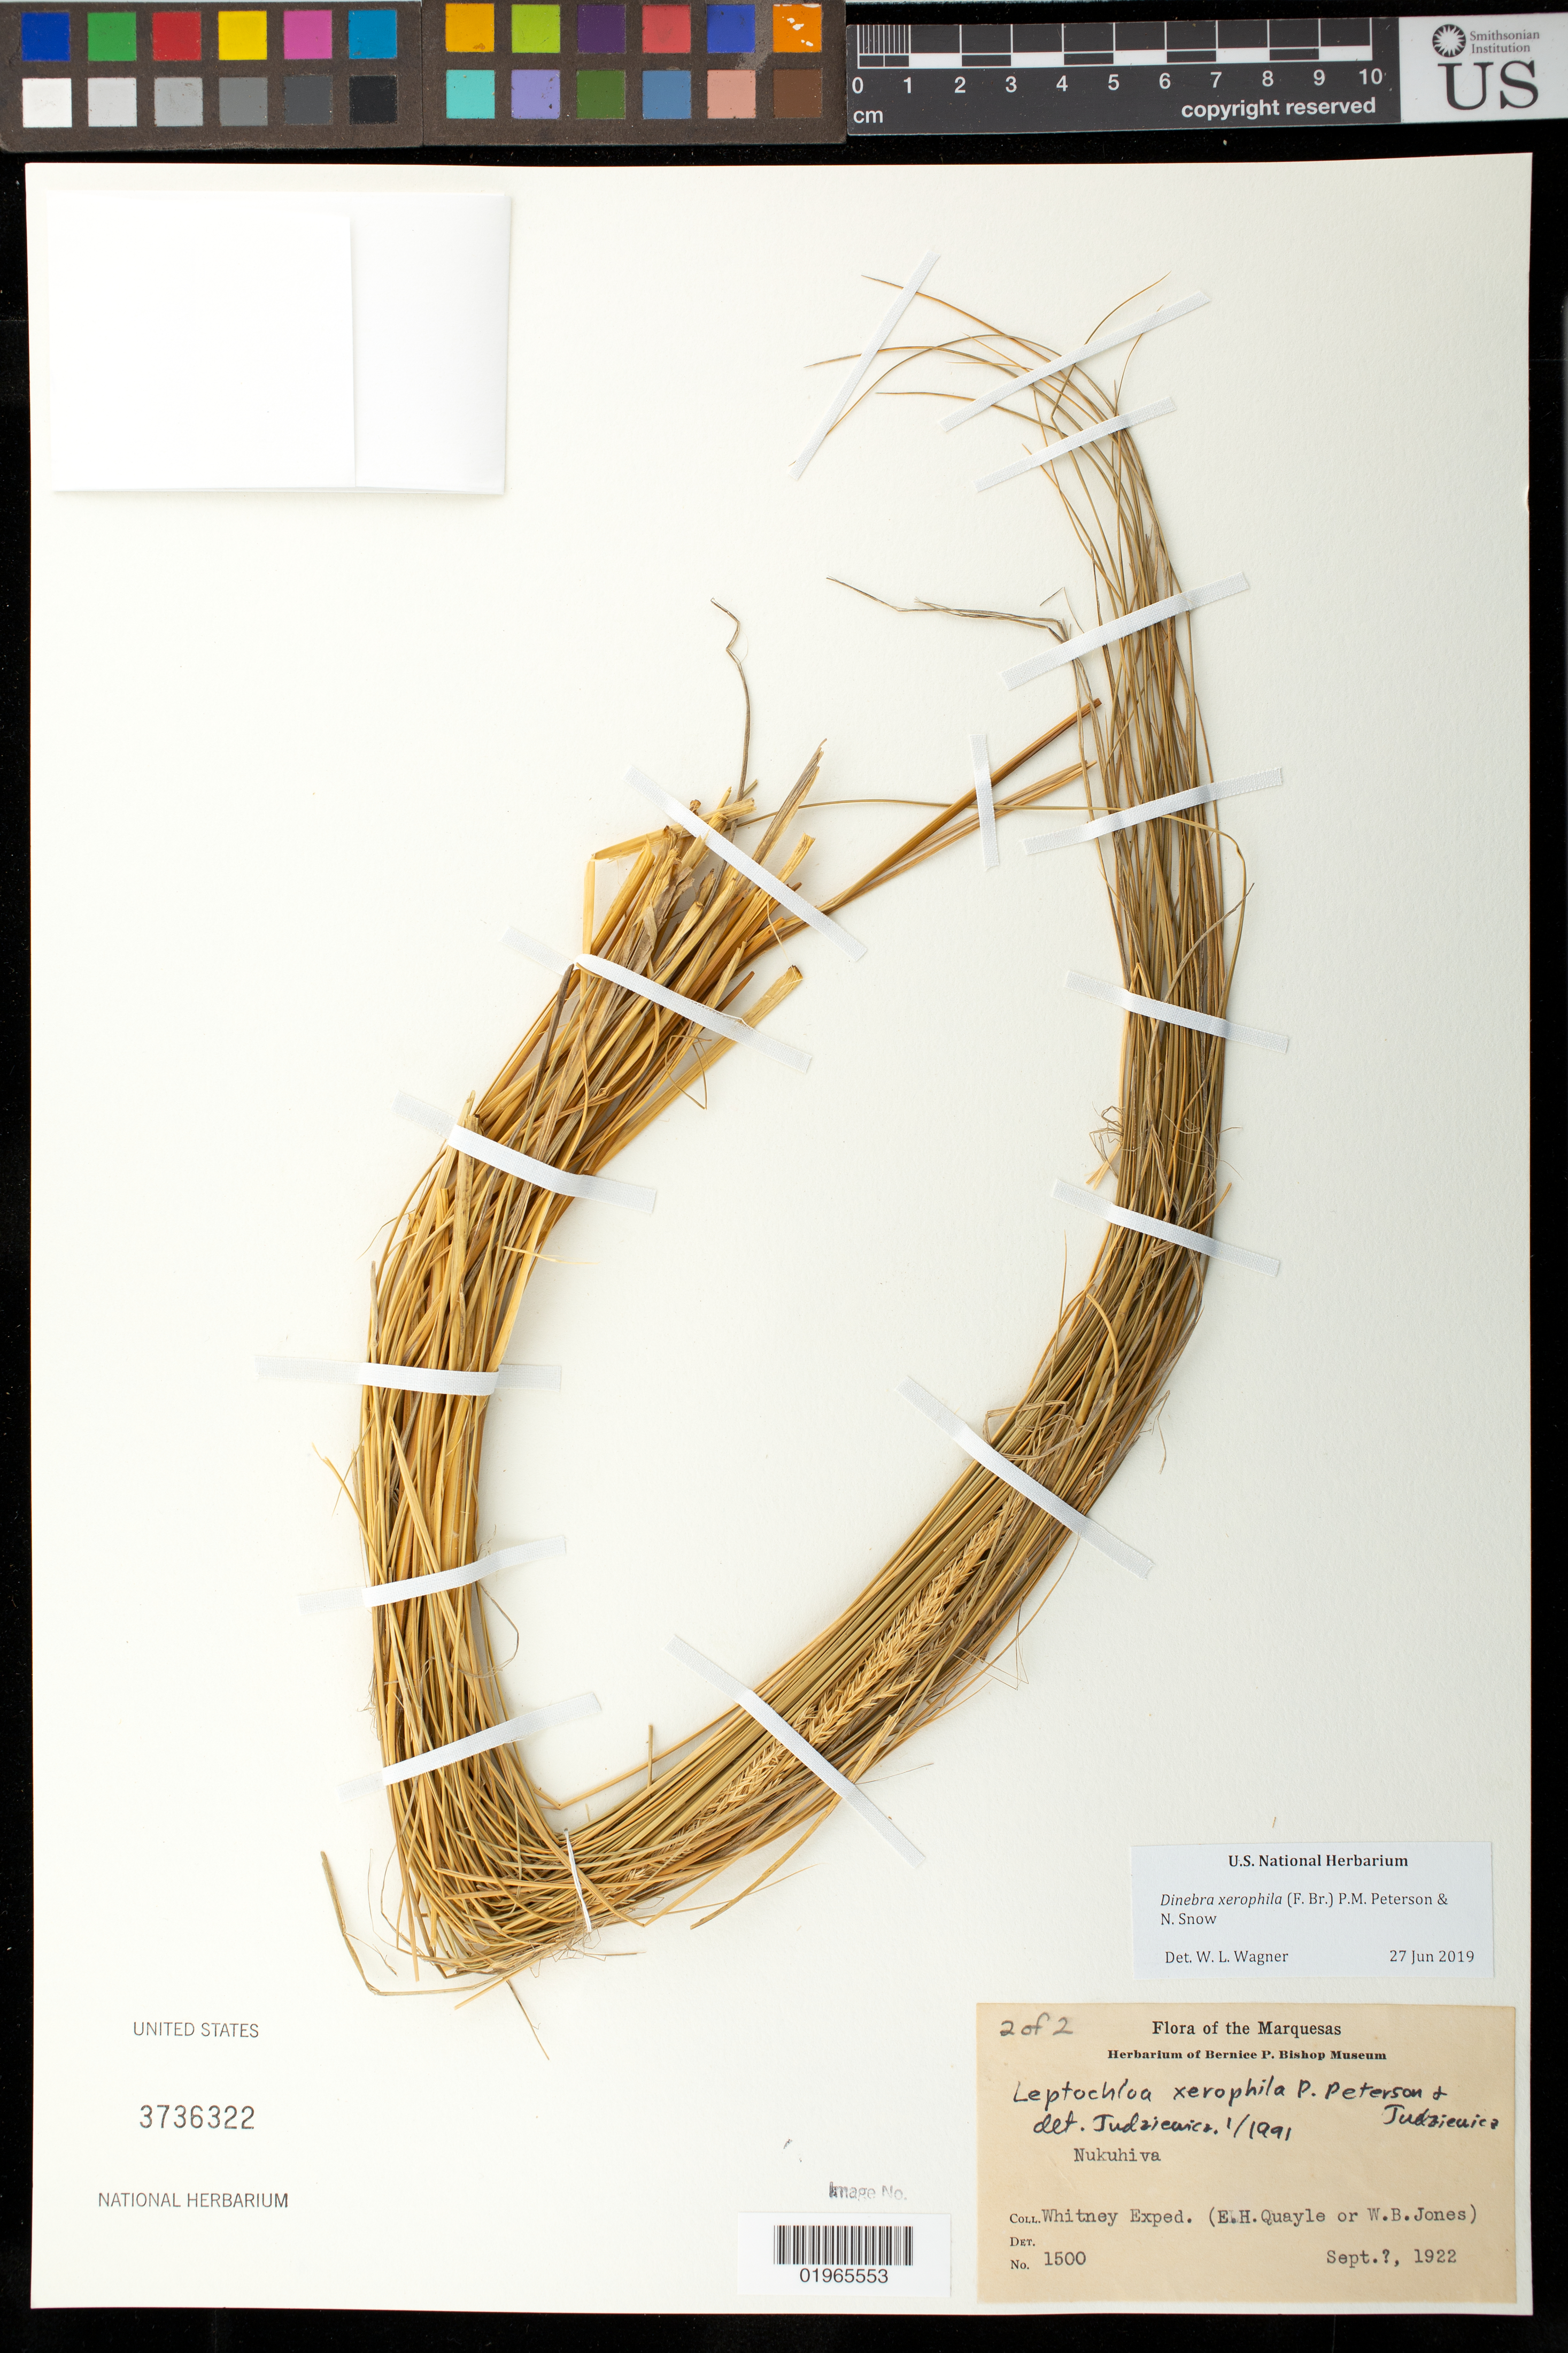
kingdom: Plantae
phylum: Tracheophyta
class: Liliopsida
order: Poales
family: Poaceae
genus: Dinebra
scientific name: Dinebra xerophila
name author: (P.M. Peterson & Judz.) P.M. Peterson & N. Snow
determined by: Wagner, W. L., (BOT), Smithsonian Institution - National Museum of Natural History (UNITED STATES)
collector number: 1500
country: French Polynesia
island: Nuku Hiva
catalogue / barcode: US 3736322